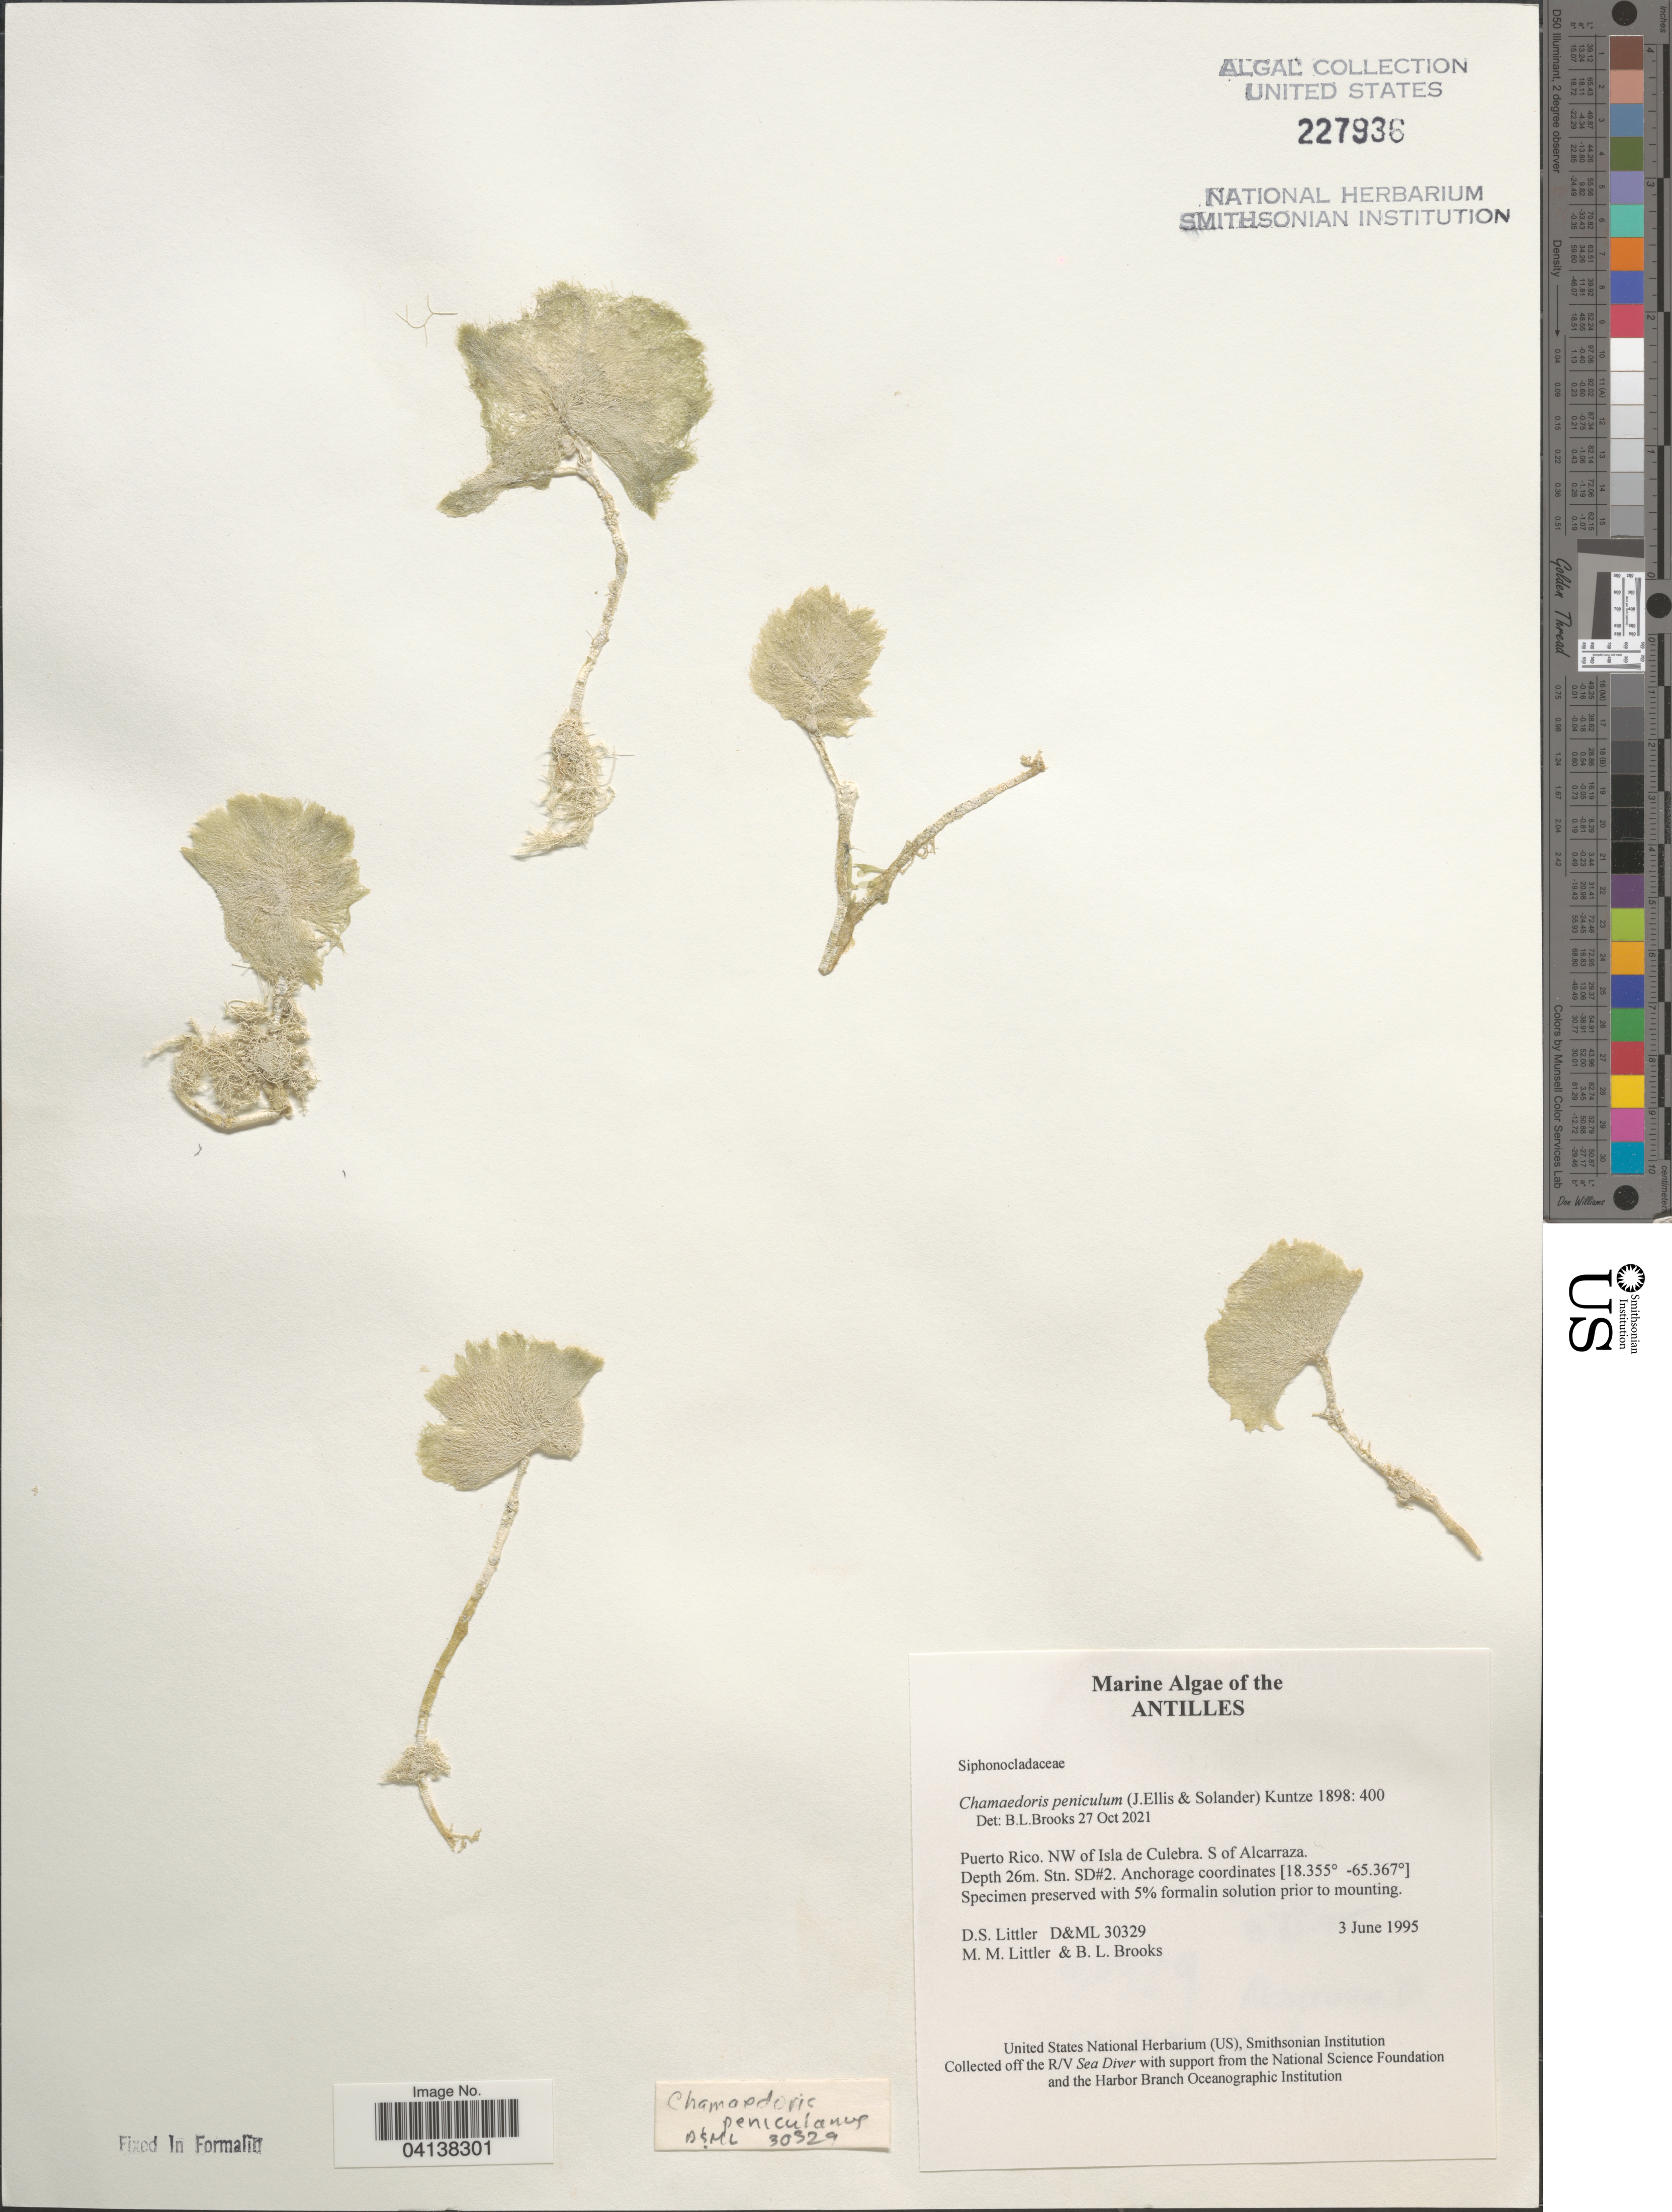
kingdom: Plantae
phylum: Chlorophyta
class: Ulvophyceae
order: Siphonocladales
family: Siphonocladaceae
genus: Chamaedoris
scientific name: Chamaedoris peniculum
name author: (J. Ellis & Sol.) Kuntze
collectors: D. S. Littler & B. Brooks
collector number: D&ML 30329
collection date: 1995-06-03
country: Puerto Rico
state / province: Culebra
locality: NW of Isla de Culebra. S of Alcarraza. Stn. SD#2. The Antilles.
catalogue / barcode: US 227936